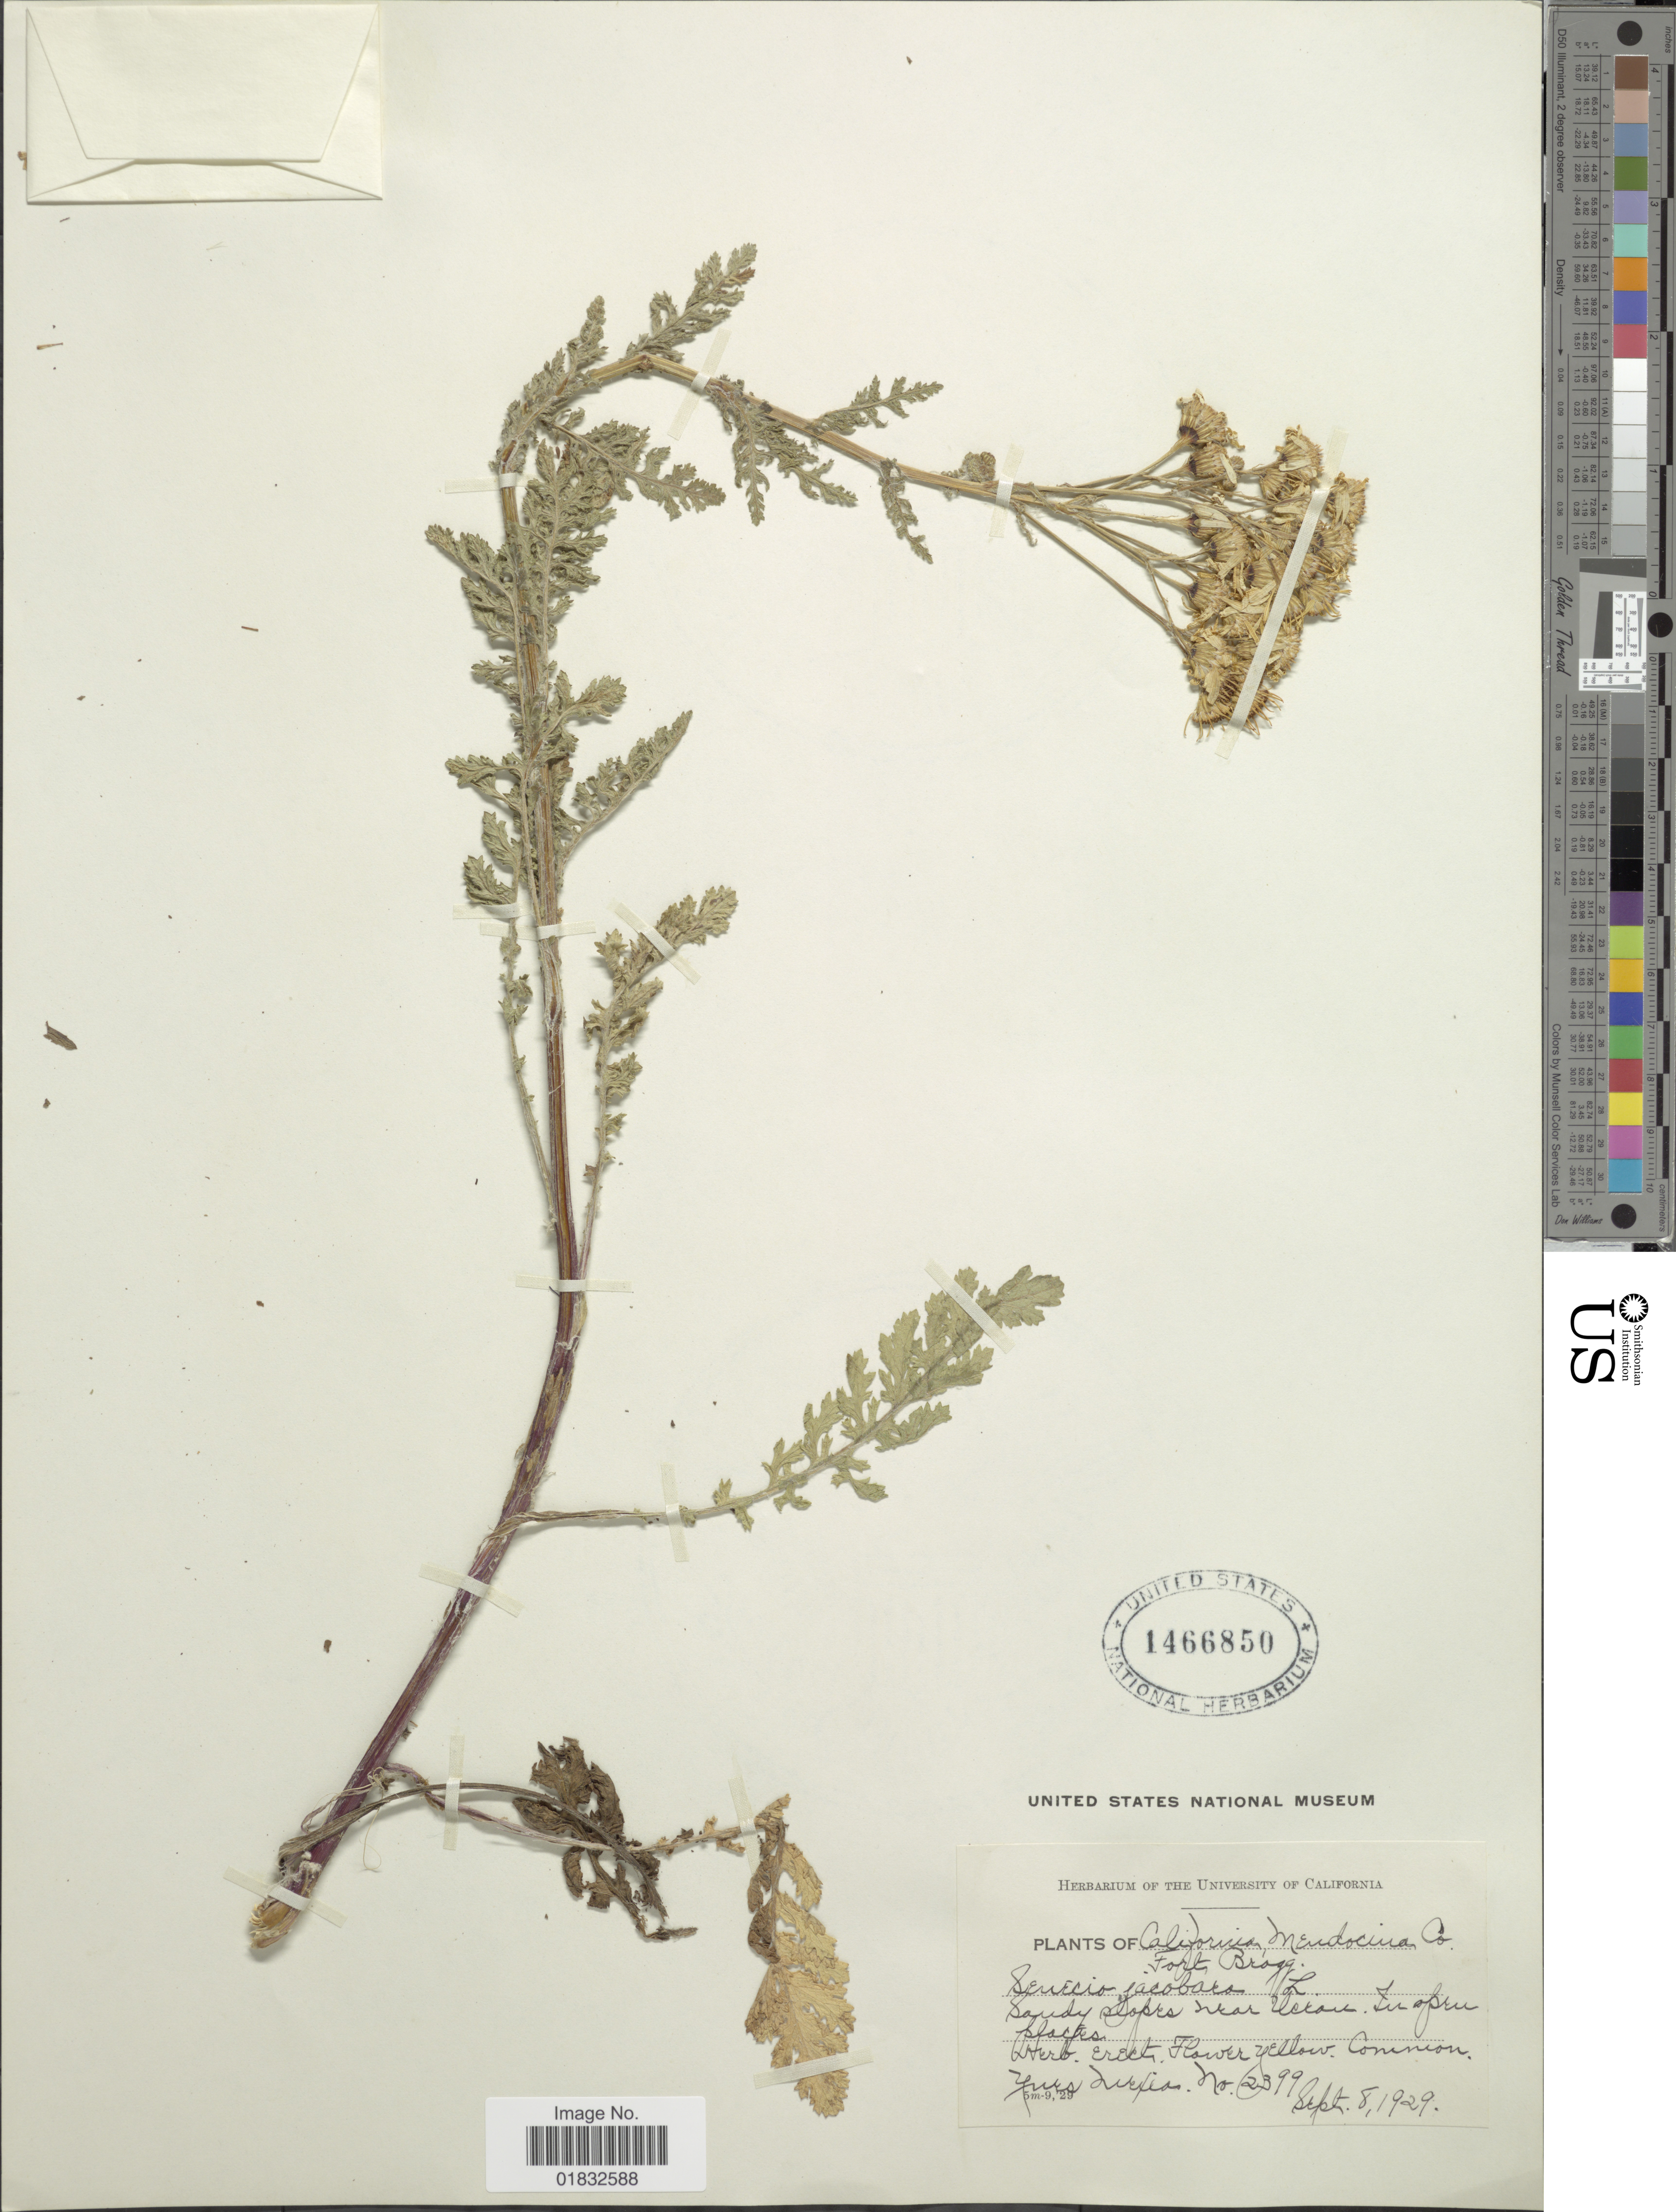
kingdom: Plantae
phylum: Tracheophyta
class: Magnoliopsida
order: Asterales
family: Asteraceae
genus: Jacobaea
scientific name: Jacobaea vulgaris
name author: Gaertn.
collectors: Y. Mexia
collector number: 2399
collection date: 1929-09-08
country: United States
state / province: California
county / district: Mendocino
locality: Mendocino Co, Fort Bragg, Sandy slopes near Uctan. In open places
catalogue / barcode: US 1466850